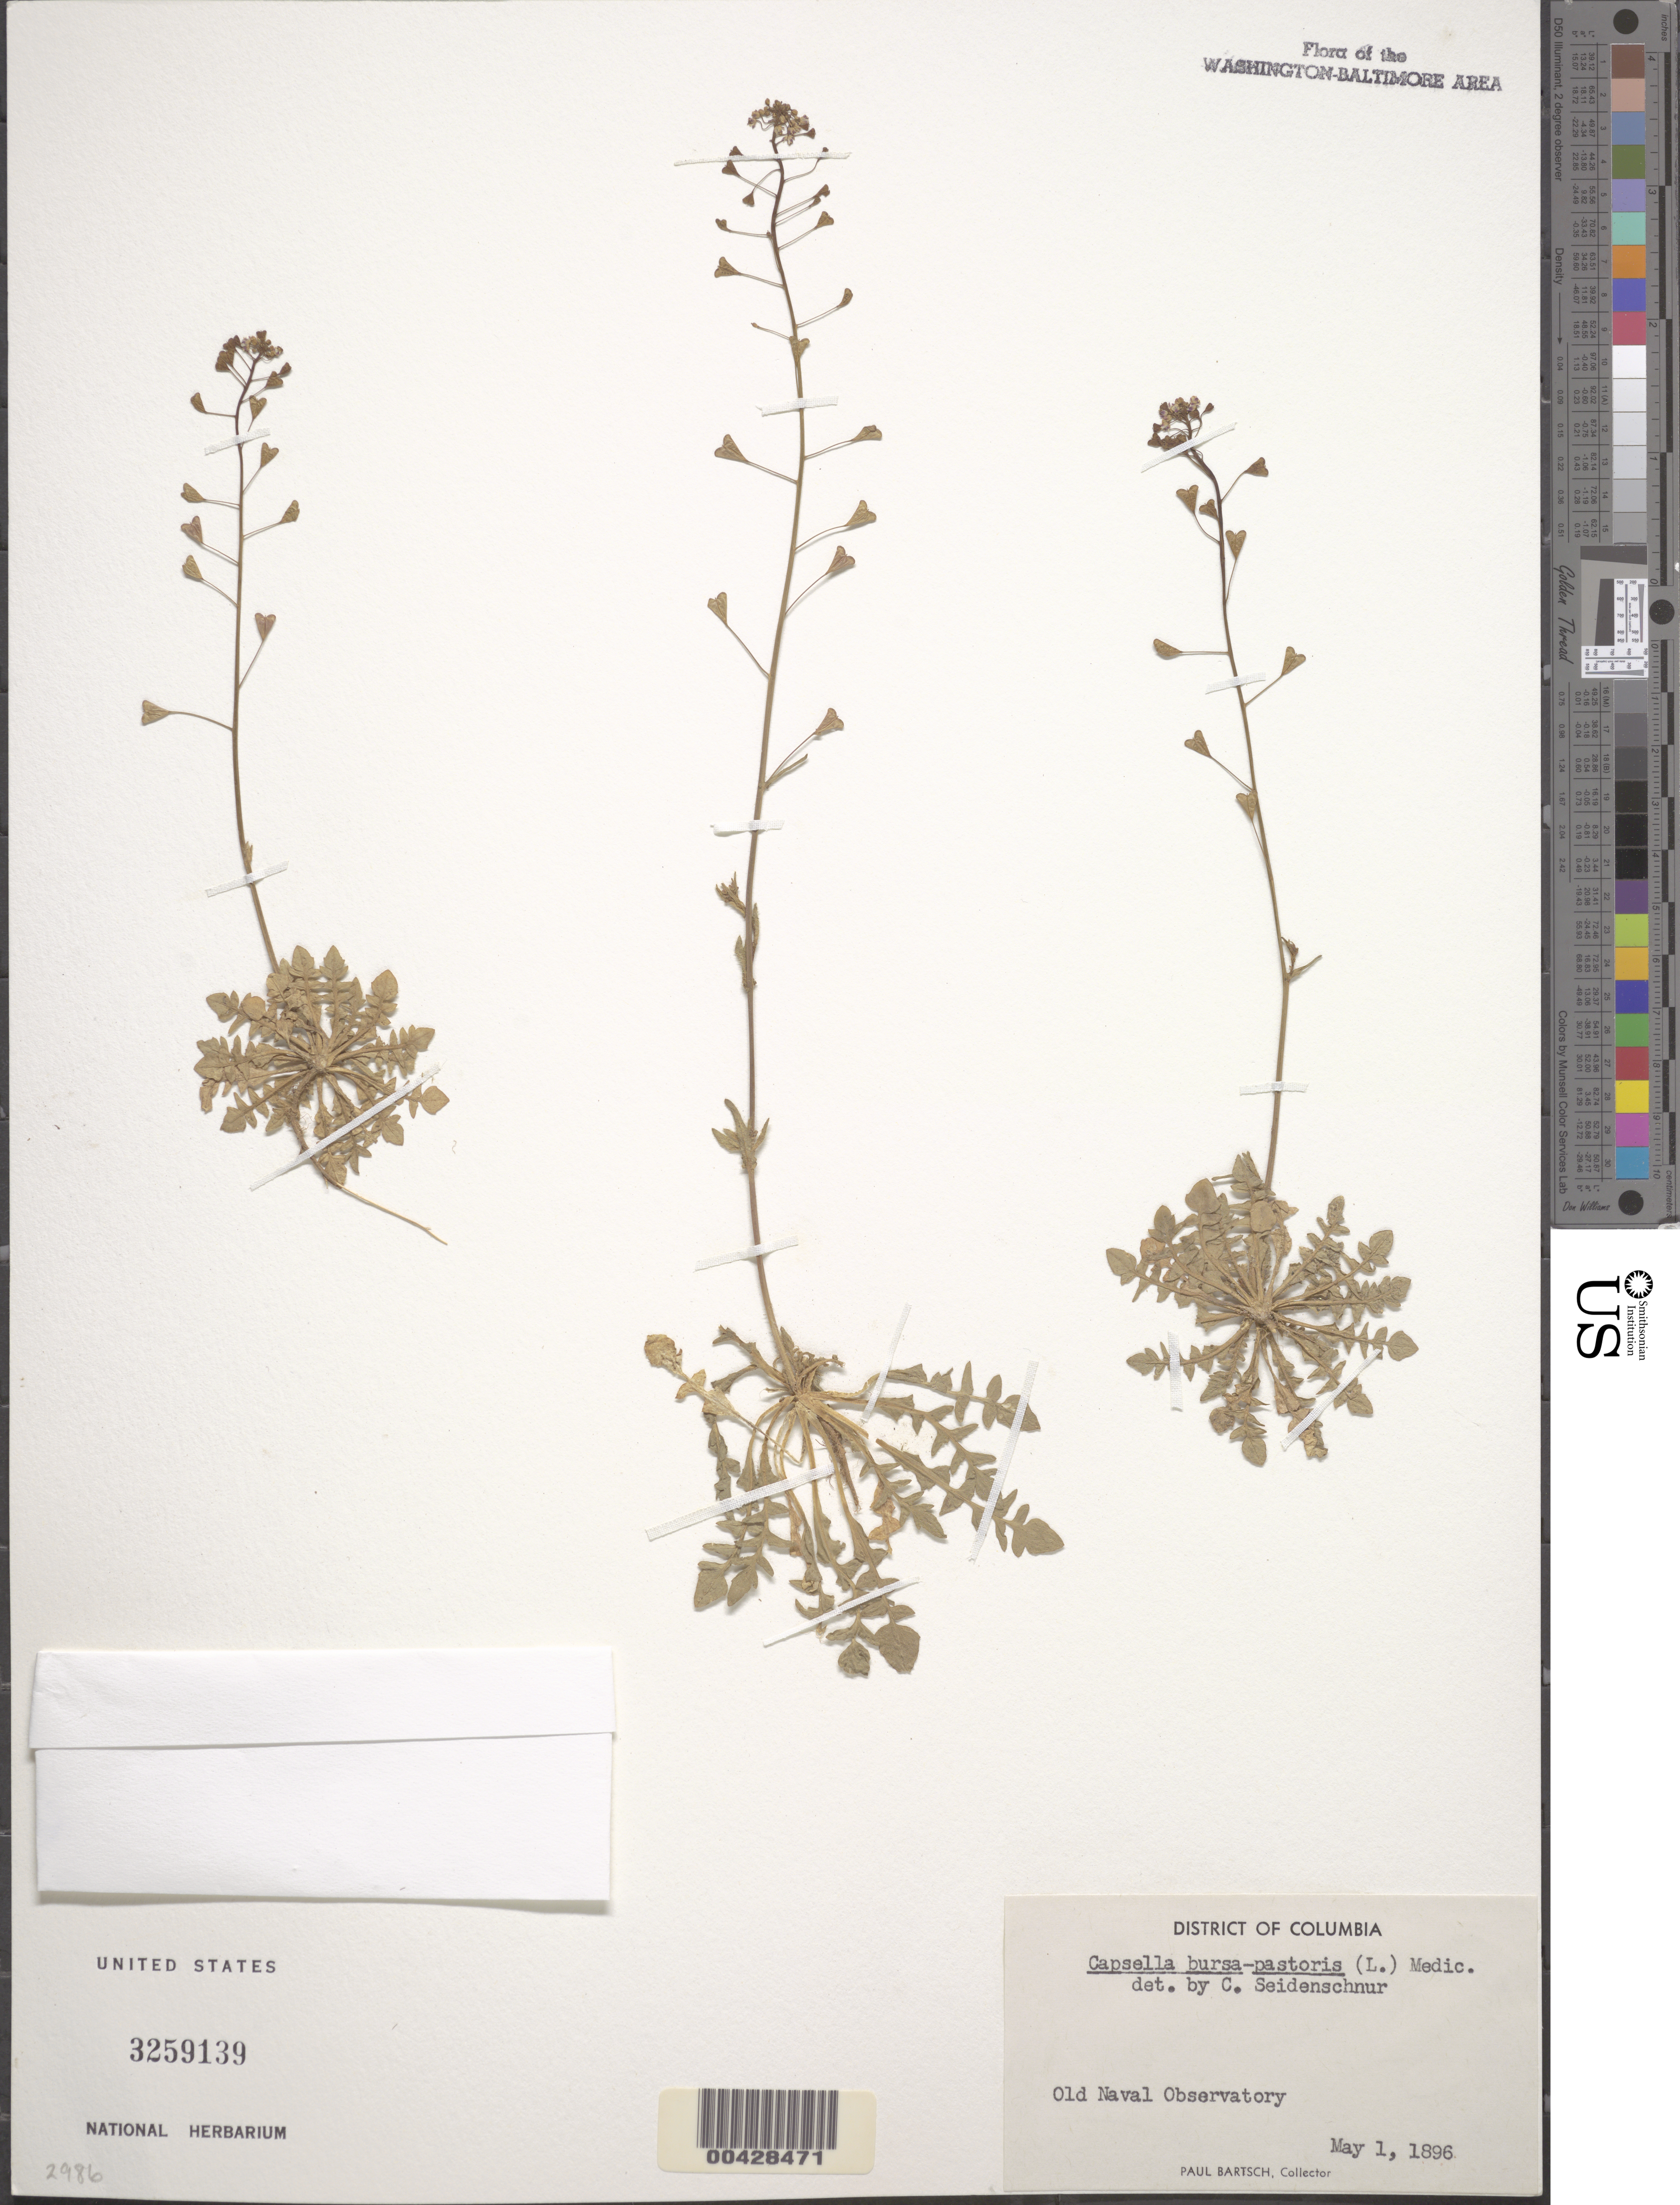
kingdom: Plantae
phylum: Tracheophyta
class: Magnoliopsida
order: Brassicales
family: Brassicaceae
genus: Capsella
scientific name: Capsella bursa-pastoris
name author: (L.) Medik.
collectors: P. Bartsch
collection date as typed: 01 May 1896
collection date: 1896-05-01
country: United States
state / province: District of Columbia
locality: Old Naval Observatory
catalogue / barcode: US 3259139